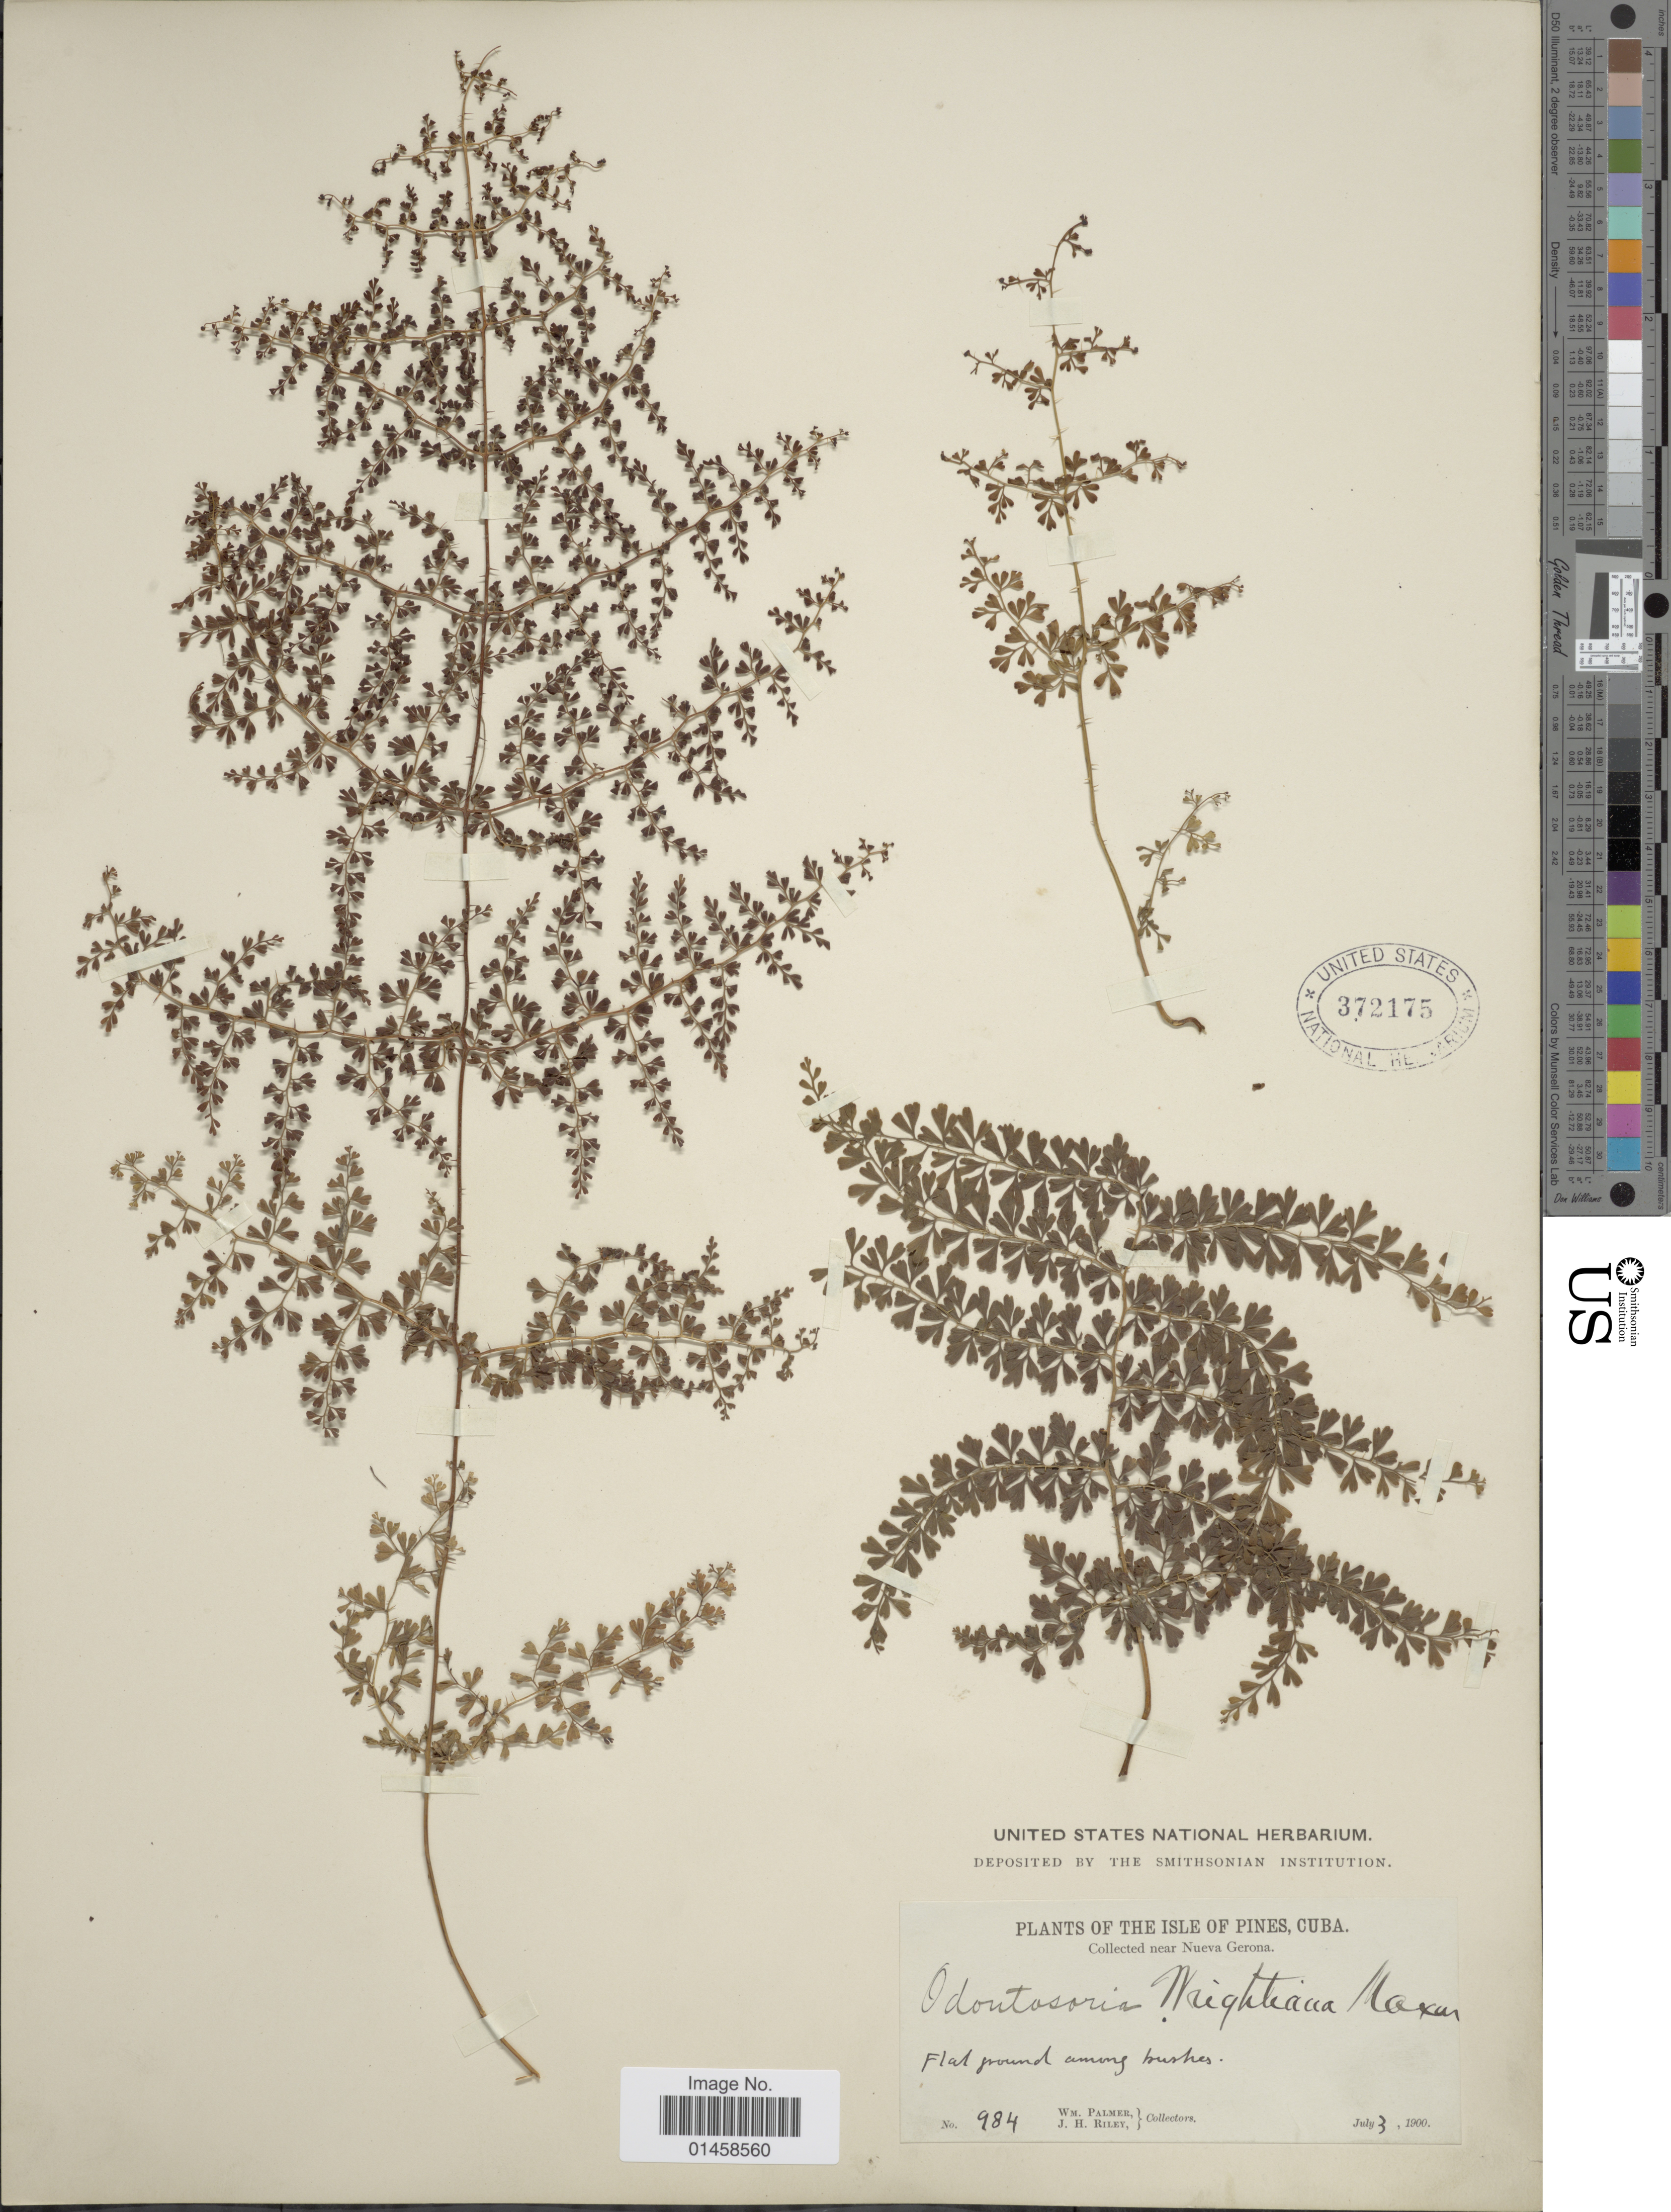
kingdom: Plantae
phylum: Tracheophyta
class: Polypodiopsida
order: Polypodiales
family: Lindsaeaceae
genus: Odontosoria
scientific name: Odontosoria wrightiana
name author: Maxon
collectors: W. Palmer & J. H. Riley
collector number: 984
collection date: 1900-07-03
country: Cuba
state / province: Isla de la Juventud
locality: The Isle of Pines, near Nueva Gerona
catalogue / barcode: US 372175